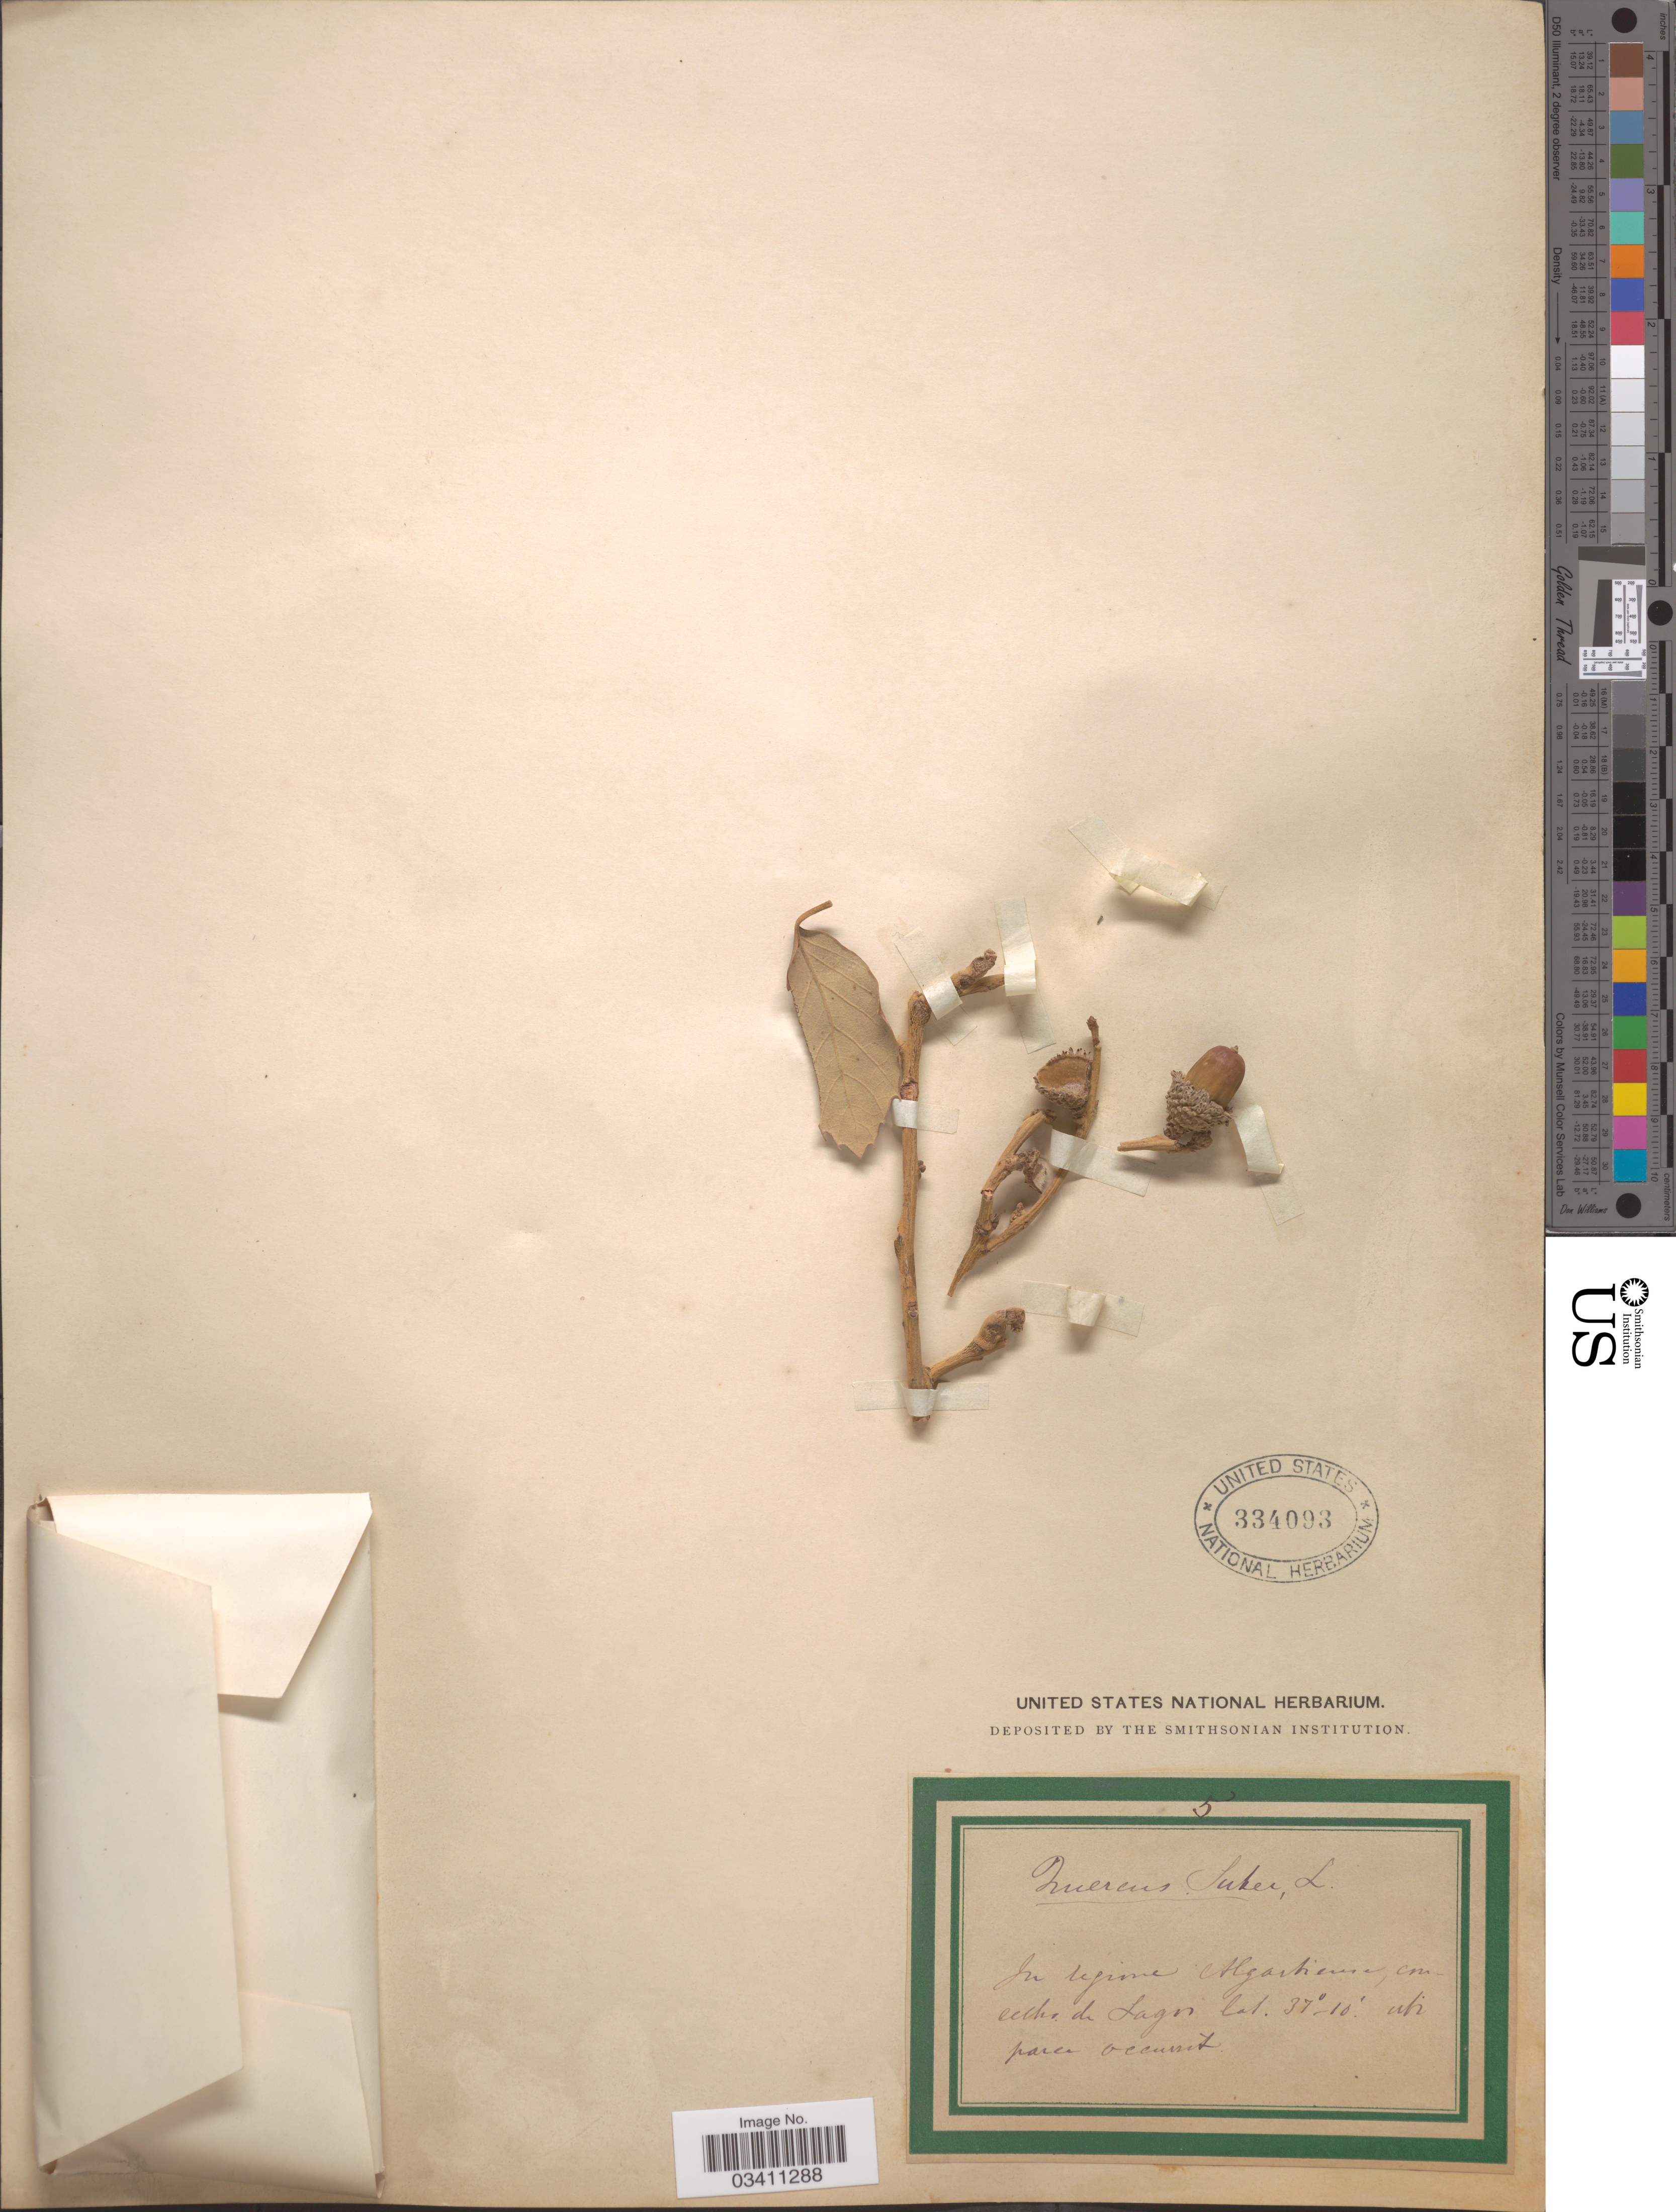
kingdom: Plantae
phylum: Tracheophyta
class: Magnoliopsida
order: Fagales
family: Fagaceae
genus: Quercus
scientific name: Quercus suber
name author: L.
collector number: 5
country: Portugal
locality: In regione Algartienne, concecho de Lagos. [interpreted]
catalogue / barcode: US 334093